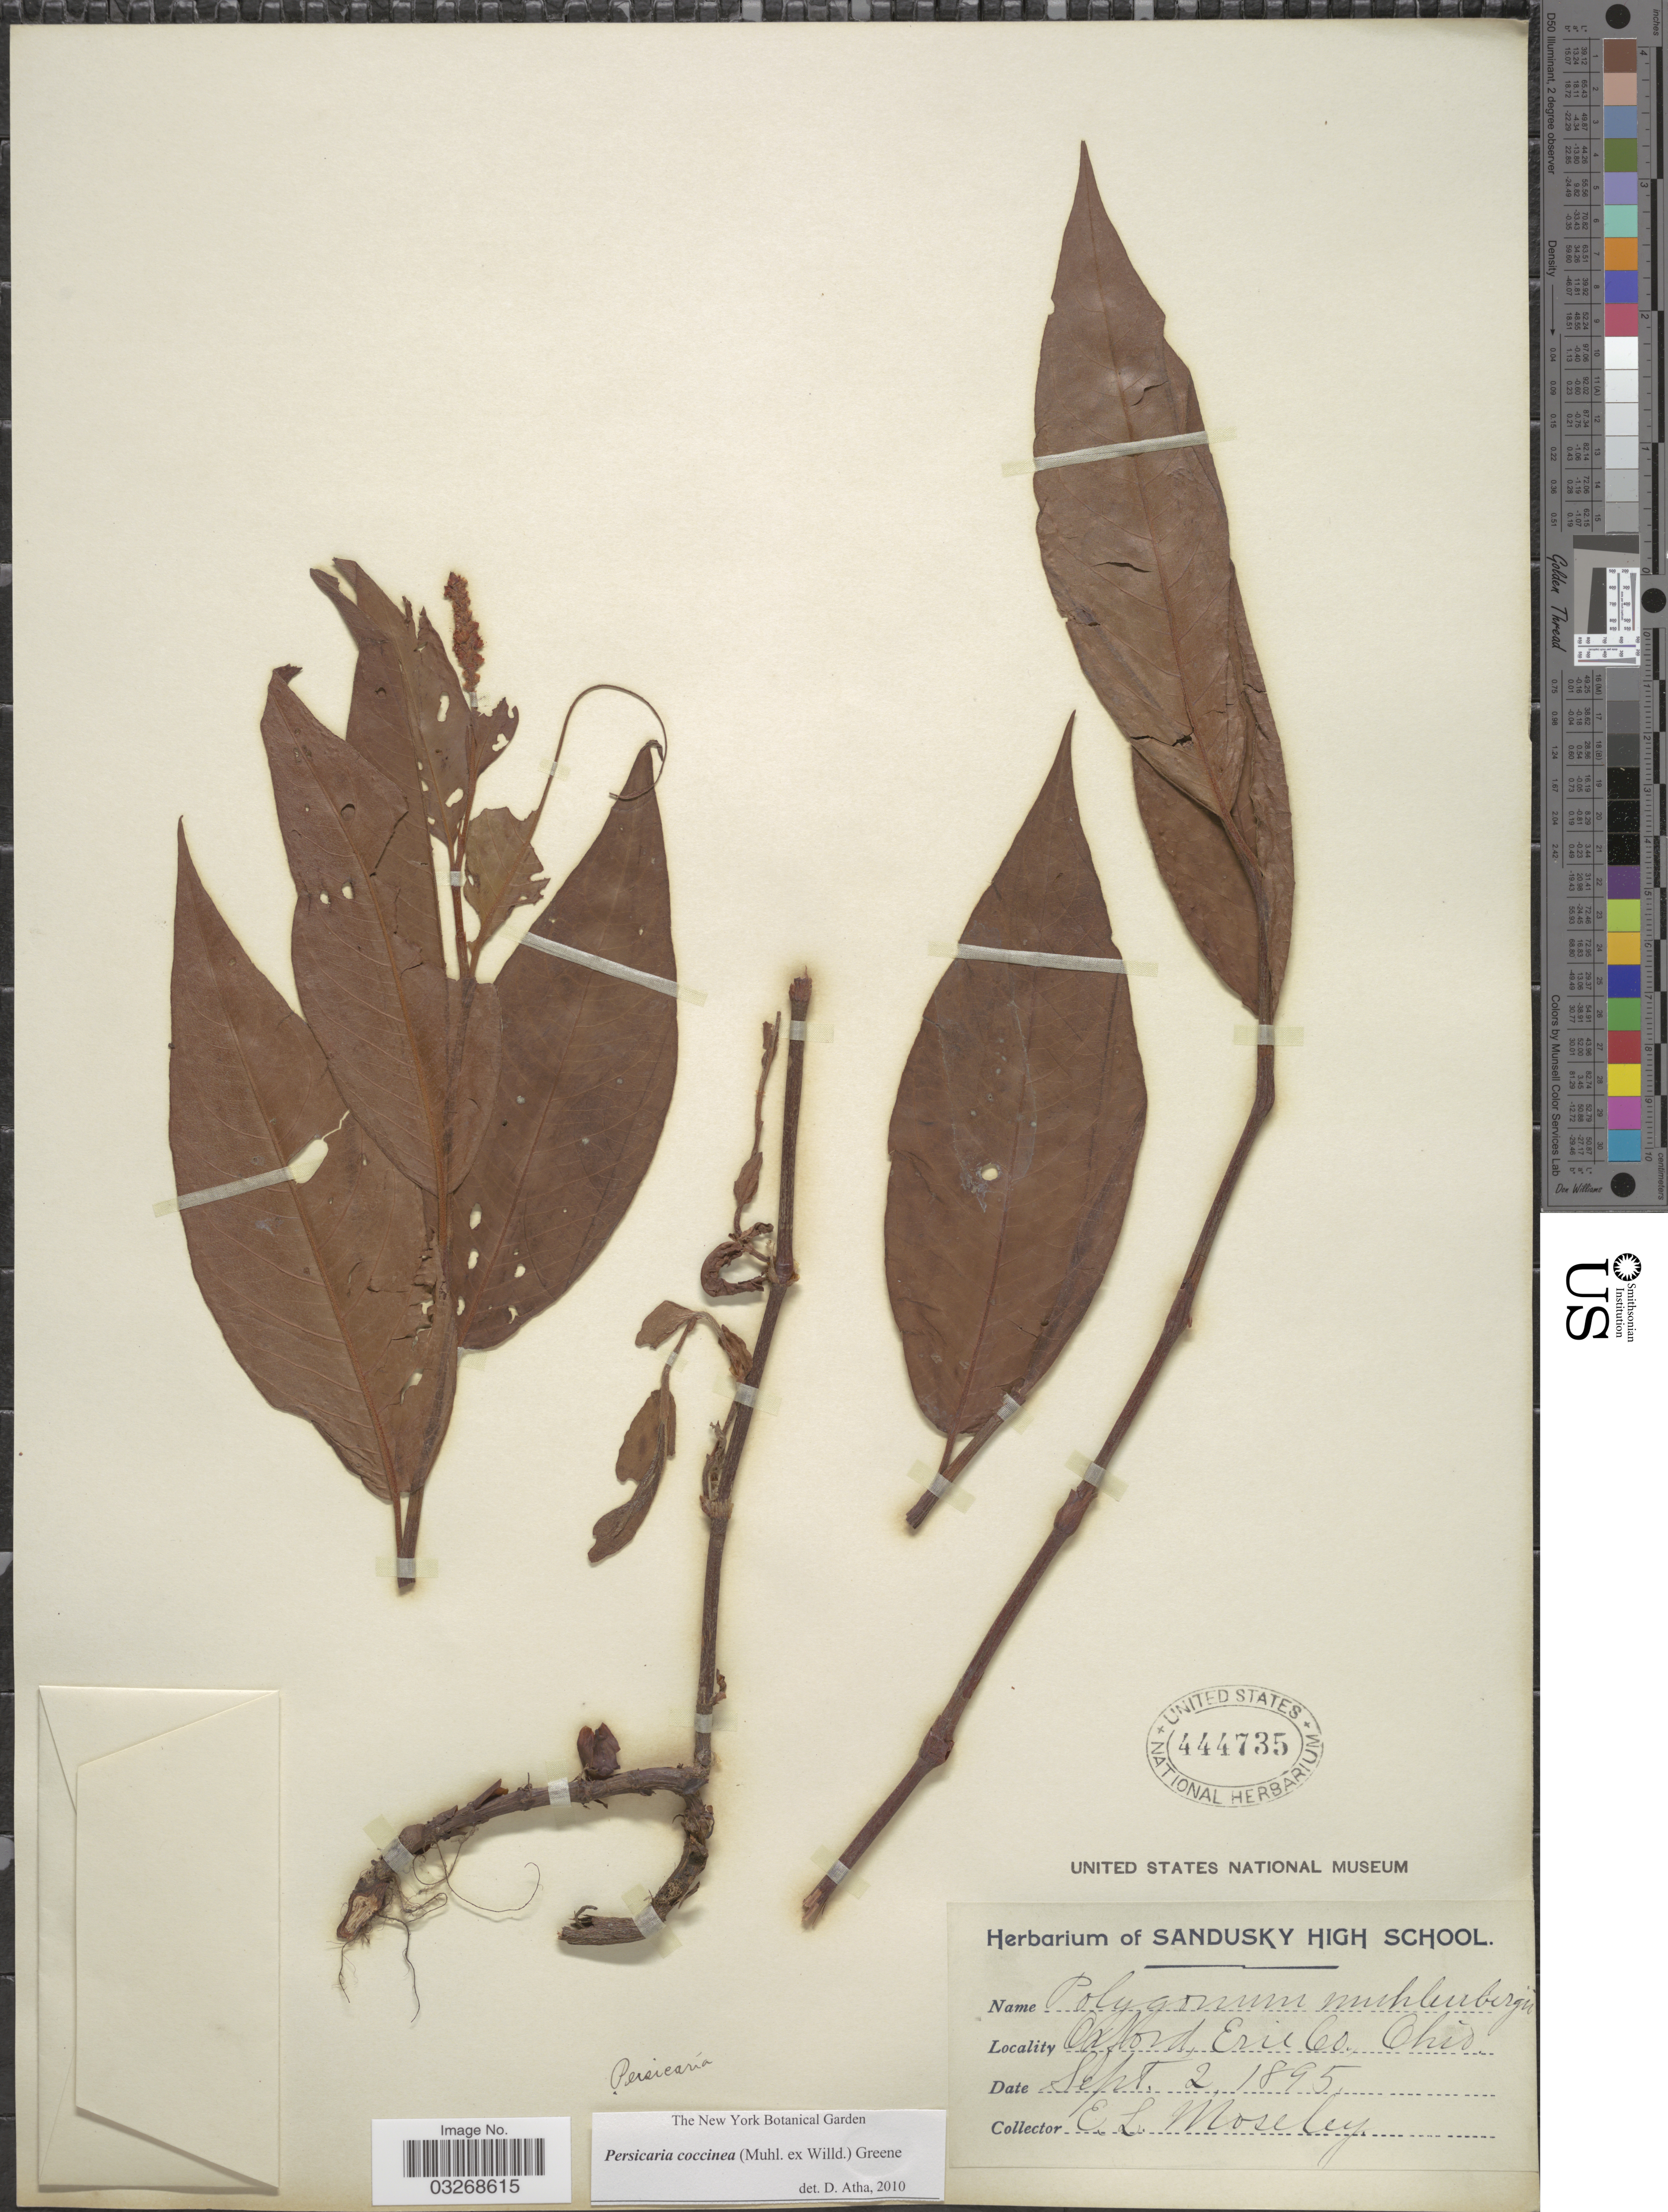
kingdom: Plantae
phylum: Tracheophyta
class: Magnoliopsida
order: Caryophyllales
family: Polygonaceae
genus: Persicaria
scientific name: Persicaria coccinea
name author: (Muhl. ex Willd.) Greene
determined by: Atha, D. E.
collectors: E. Moseley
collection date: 1895-09-02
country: United States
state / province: Ohio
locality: Oxford, Erie Co.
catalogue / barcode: US 444735